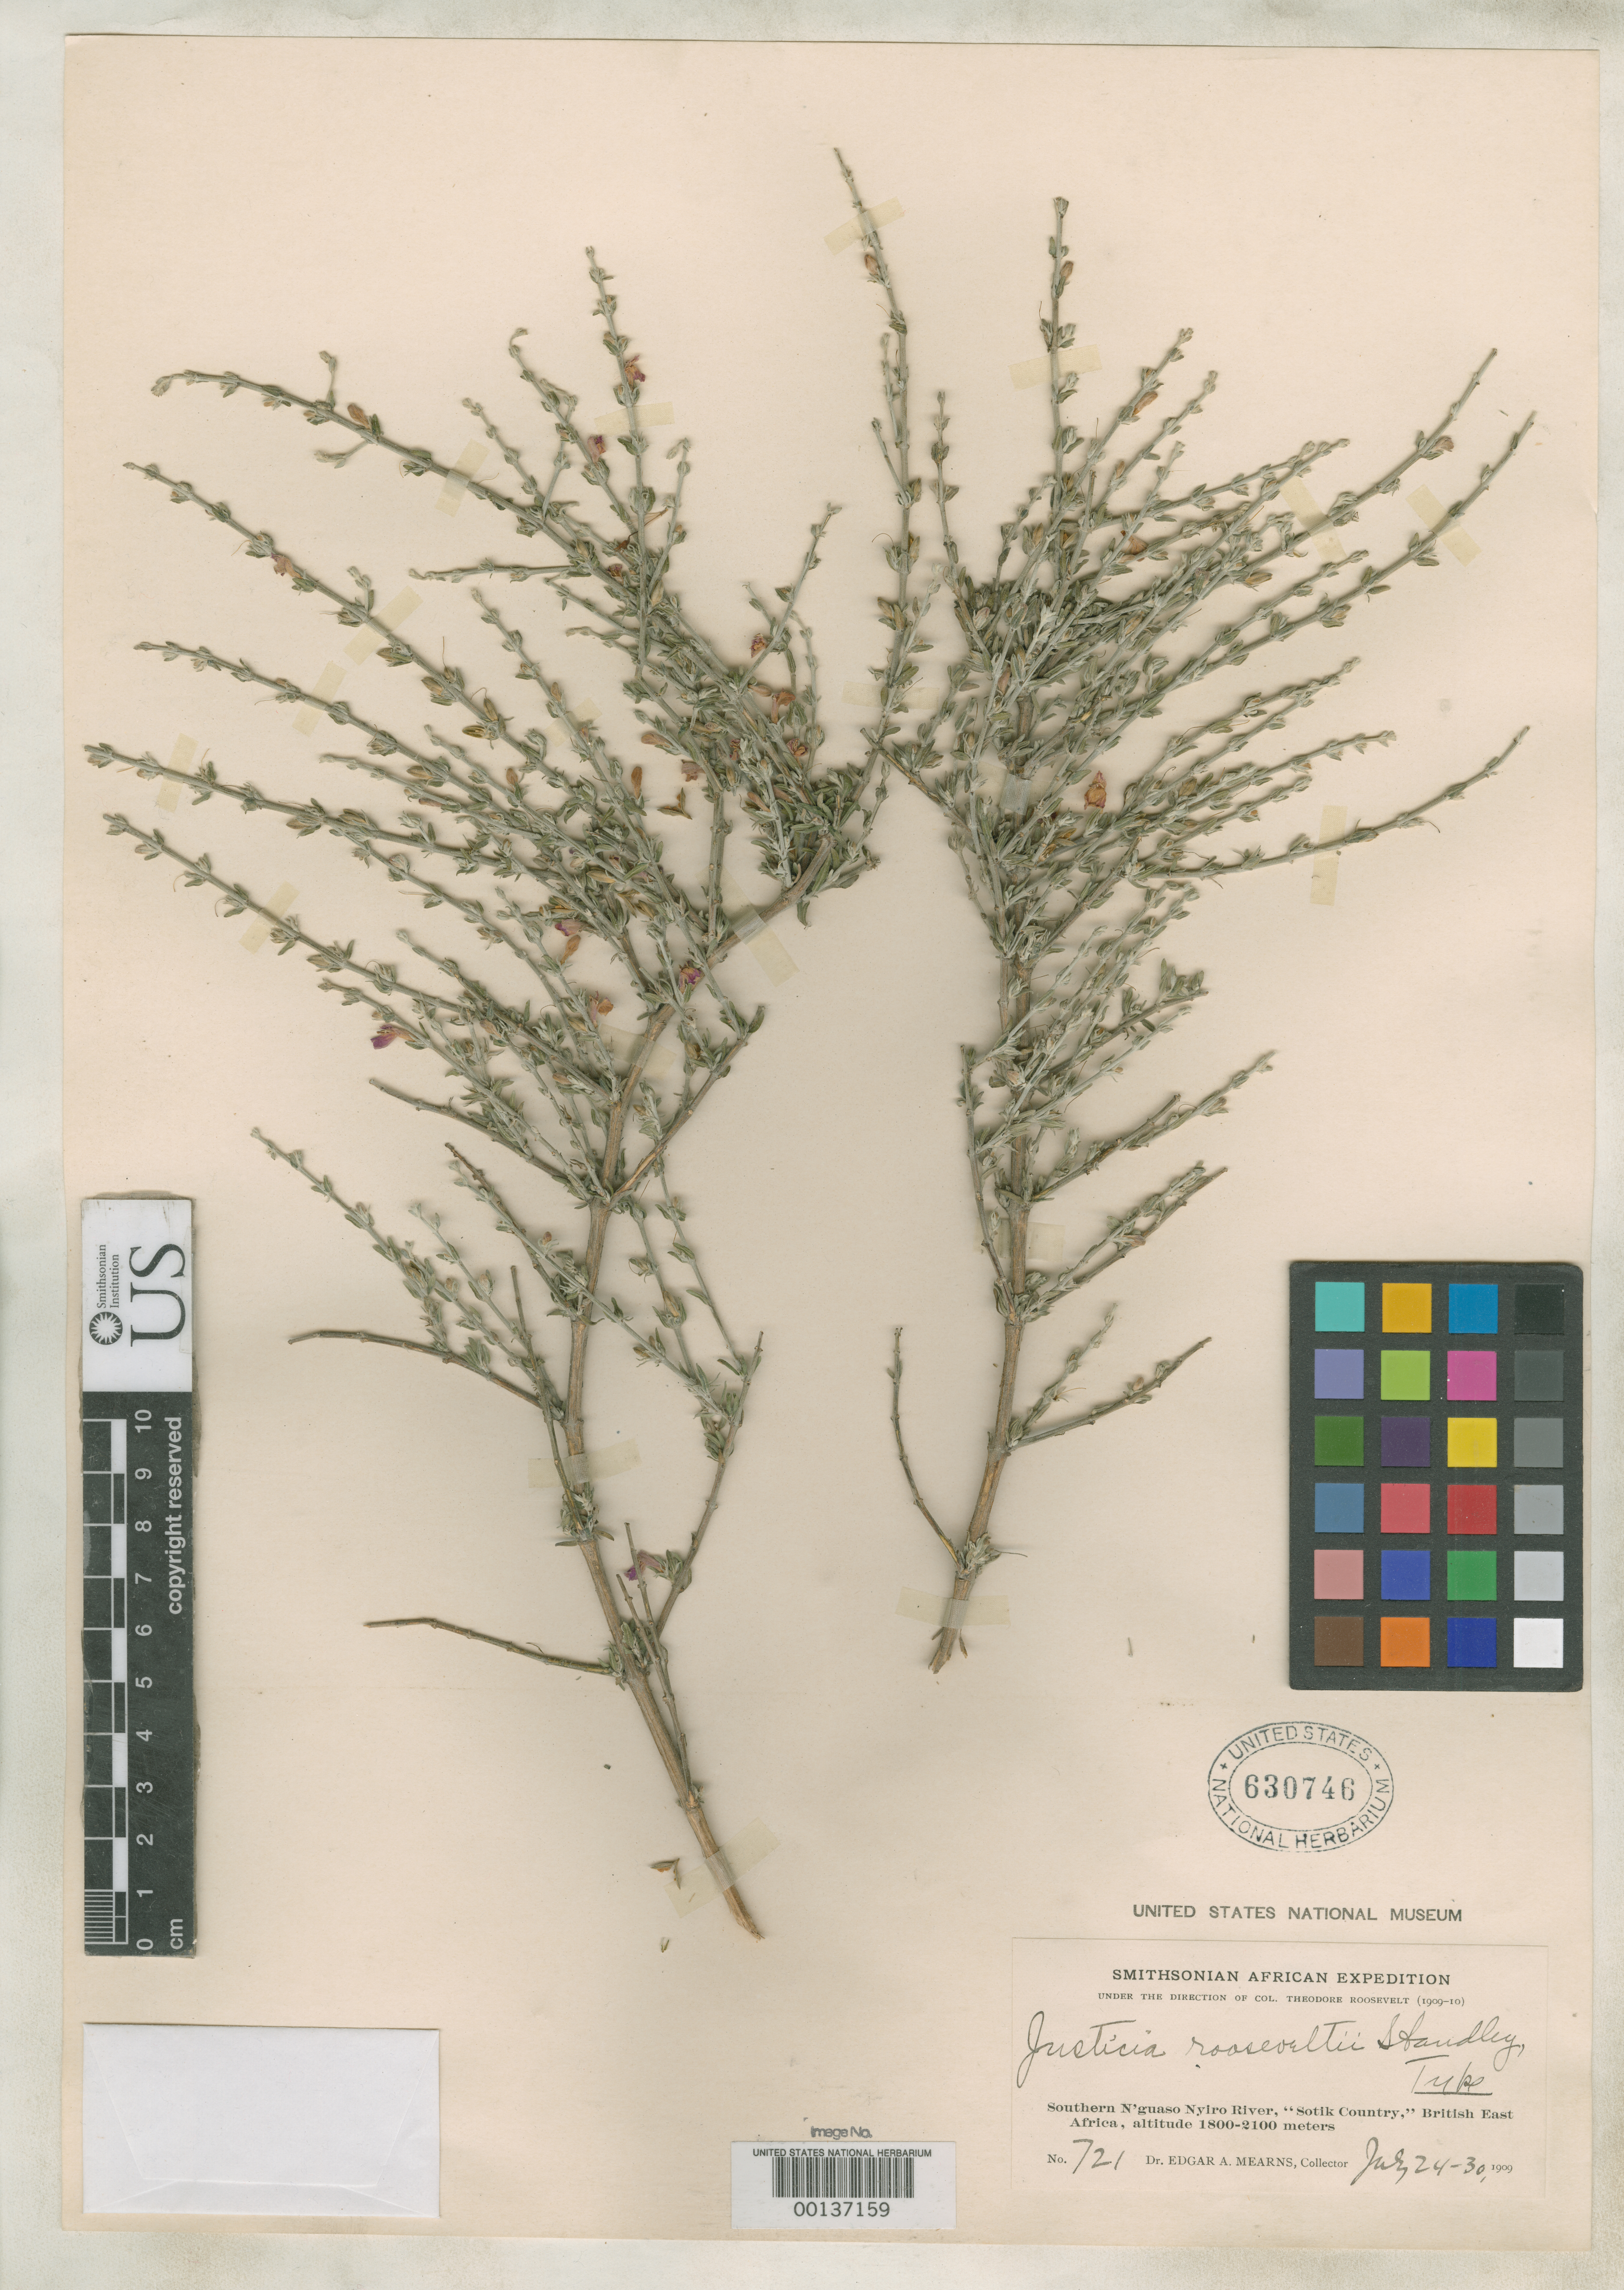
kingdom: Plantae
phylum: Tracheophyta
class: Magnoliopsida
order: Lamiales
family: Acanthaceae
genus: Justicia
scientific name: Justicia rooseveltii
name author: Standl.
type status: Holotype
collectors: E. A. Mearns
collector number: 721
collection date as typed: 24 Jul 1909 to 30 Jul 1909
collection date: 1909-07-24/1909-07-30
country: Kenya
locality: Southern N'guaso Nyiro River, "Sotik Country".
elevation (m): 1800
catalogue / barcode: US 630746